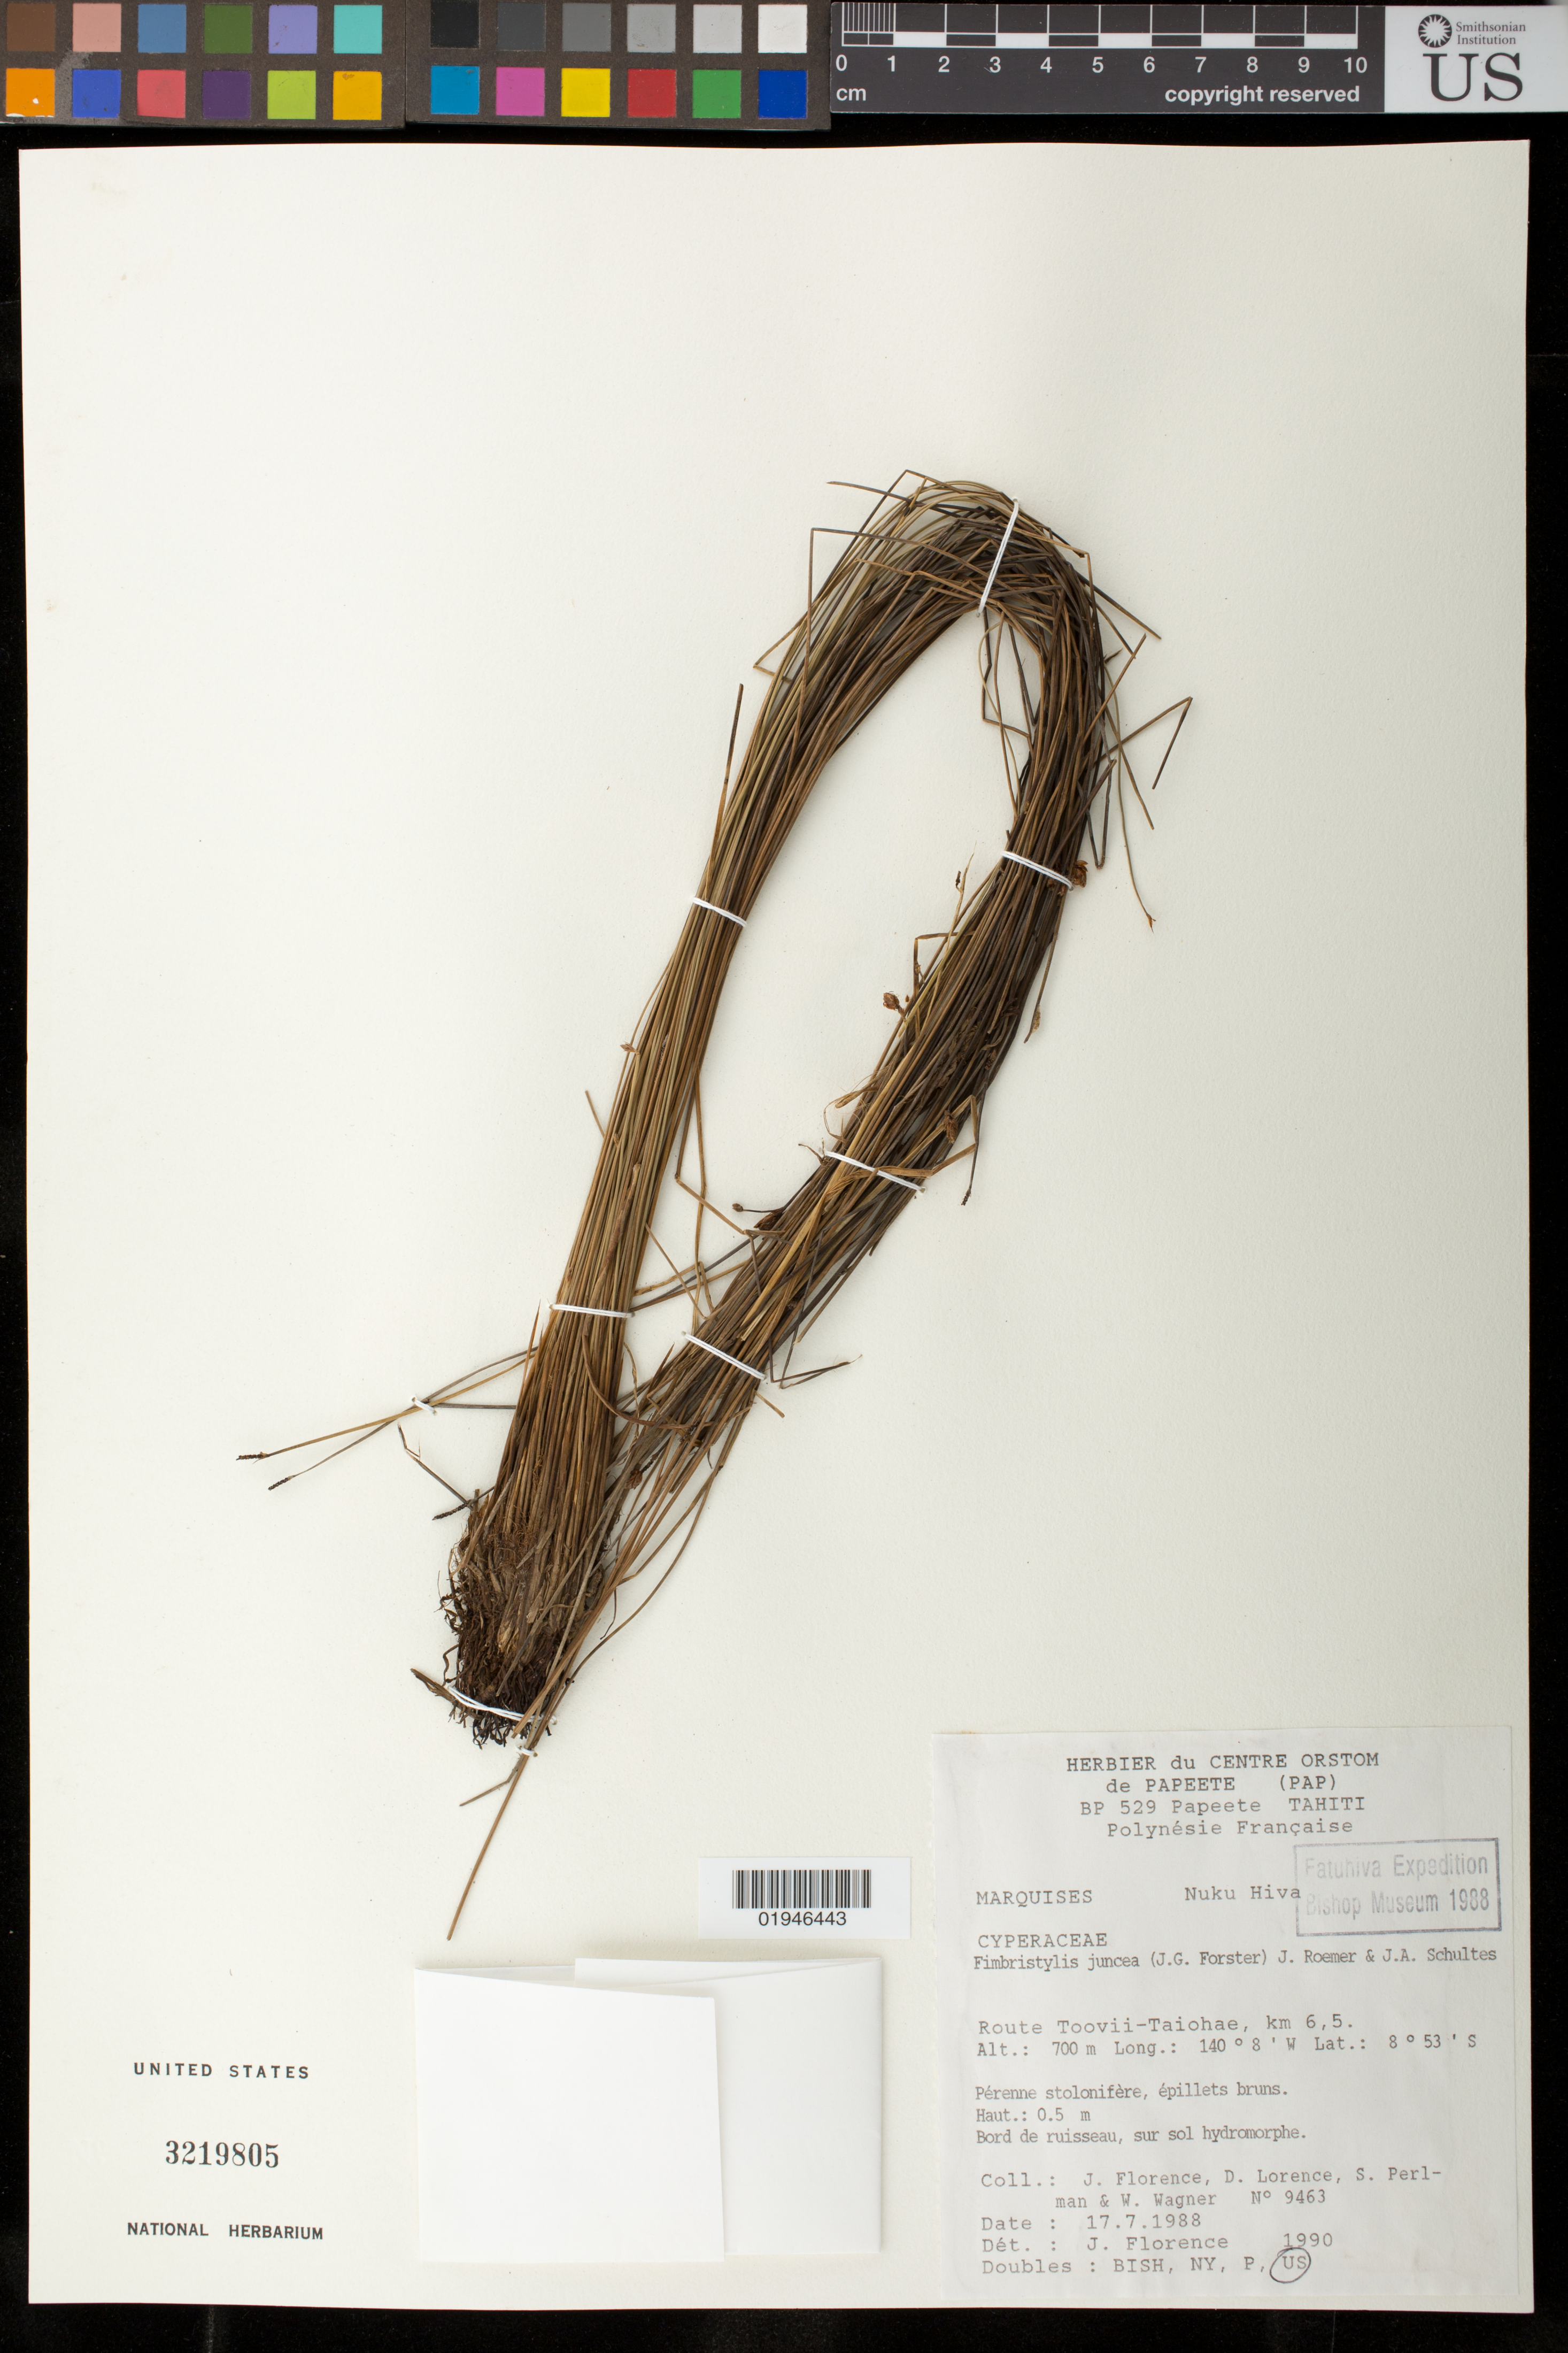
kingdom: Plantae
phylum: Tracheophyta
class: Liliopsida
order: Poales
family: Cyperaceae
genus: Fimbristylis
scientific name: Fimbristylis juncea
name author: (G. Forst.) Br. ex Roem. & Schult.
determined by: Wagner, W. L., (BOT), Smithsonian Institution - National Museum of Natural History (UNITED STATES)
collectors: J. Florence, D. Lorence, S. P. Perlman & W. L. Wagner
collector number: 9463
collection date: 1988-07-17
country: French Polynesia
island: Nuku Hiva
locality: route Toovii-Taiohae, km 6.5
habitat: Bord de ruisseau, sur sol hydromorphe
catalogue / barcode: US 3219805